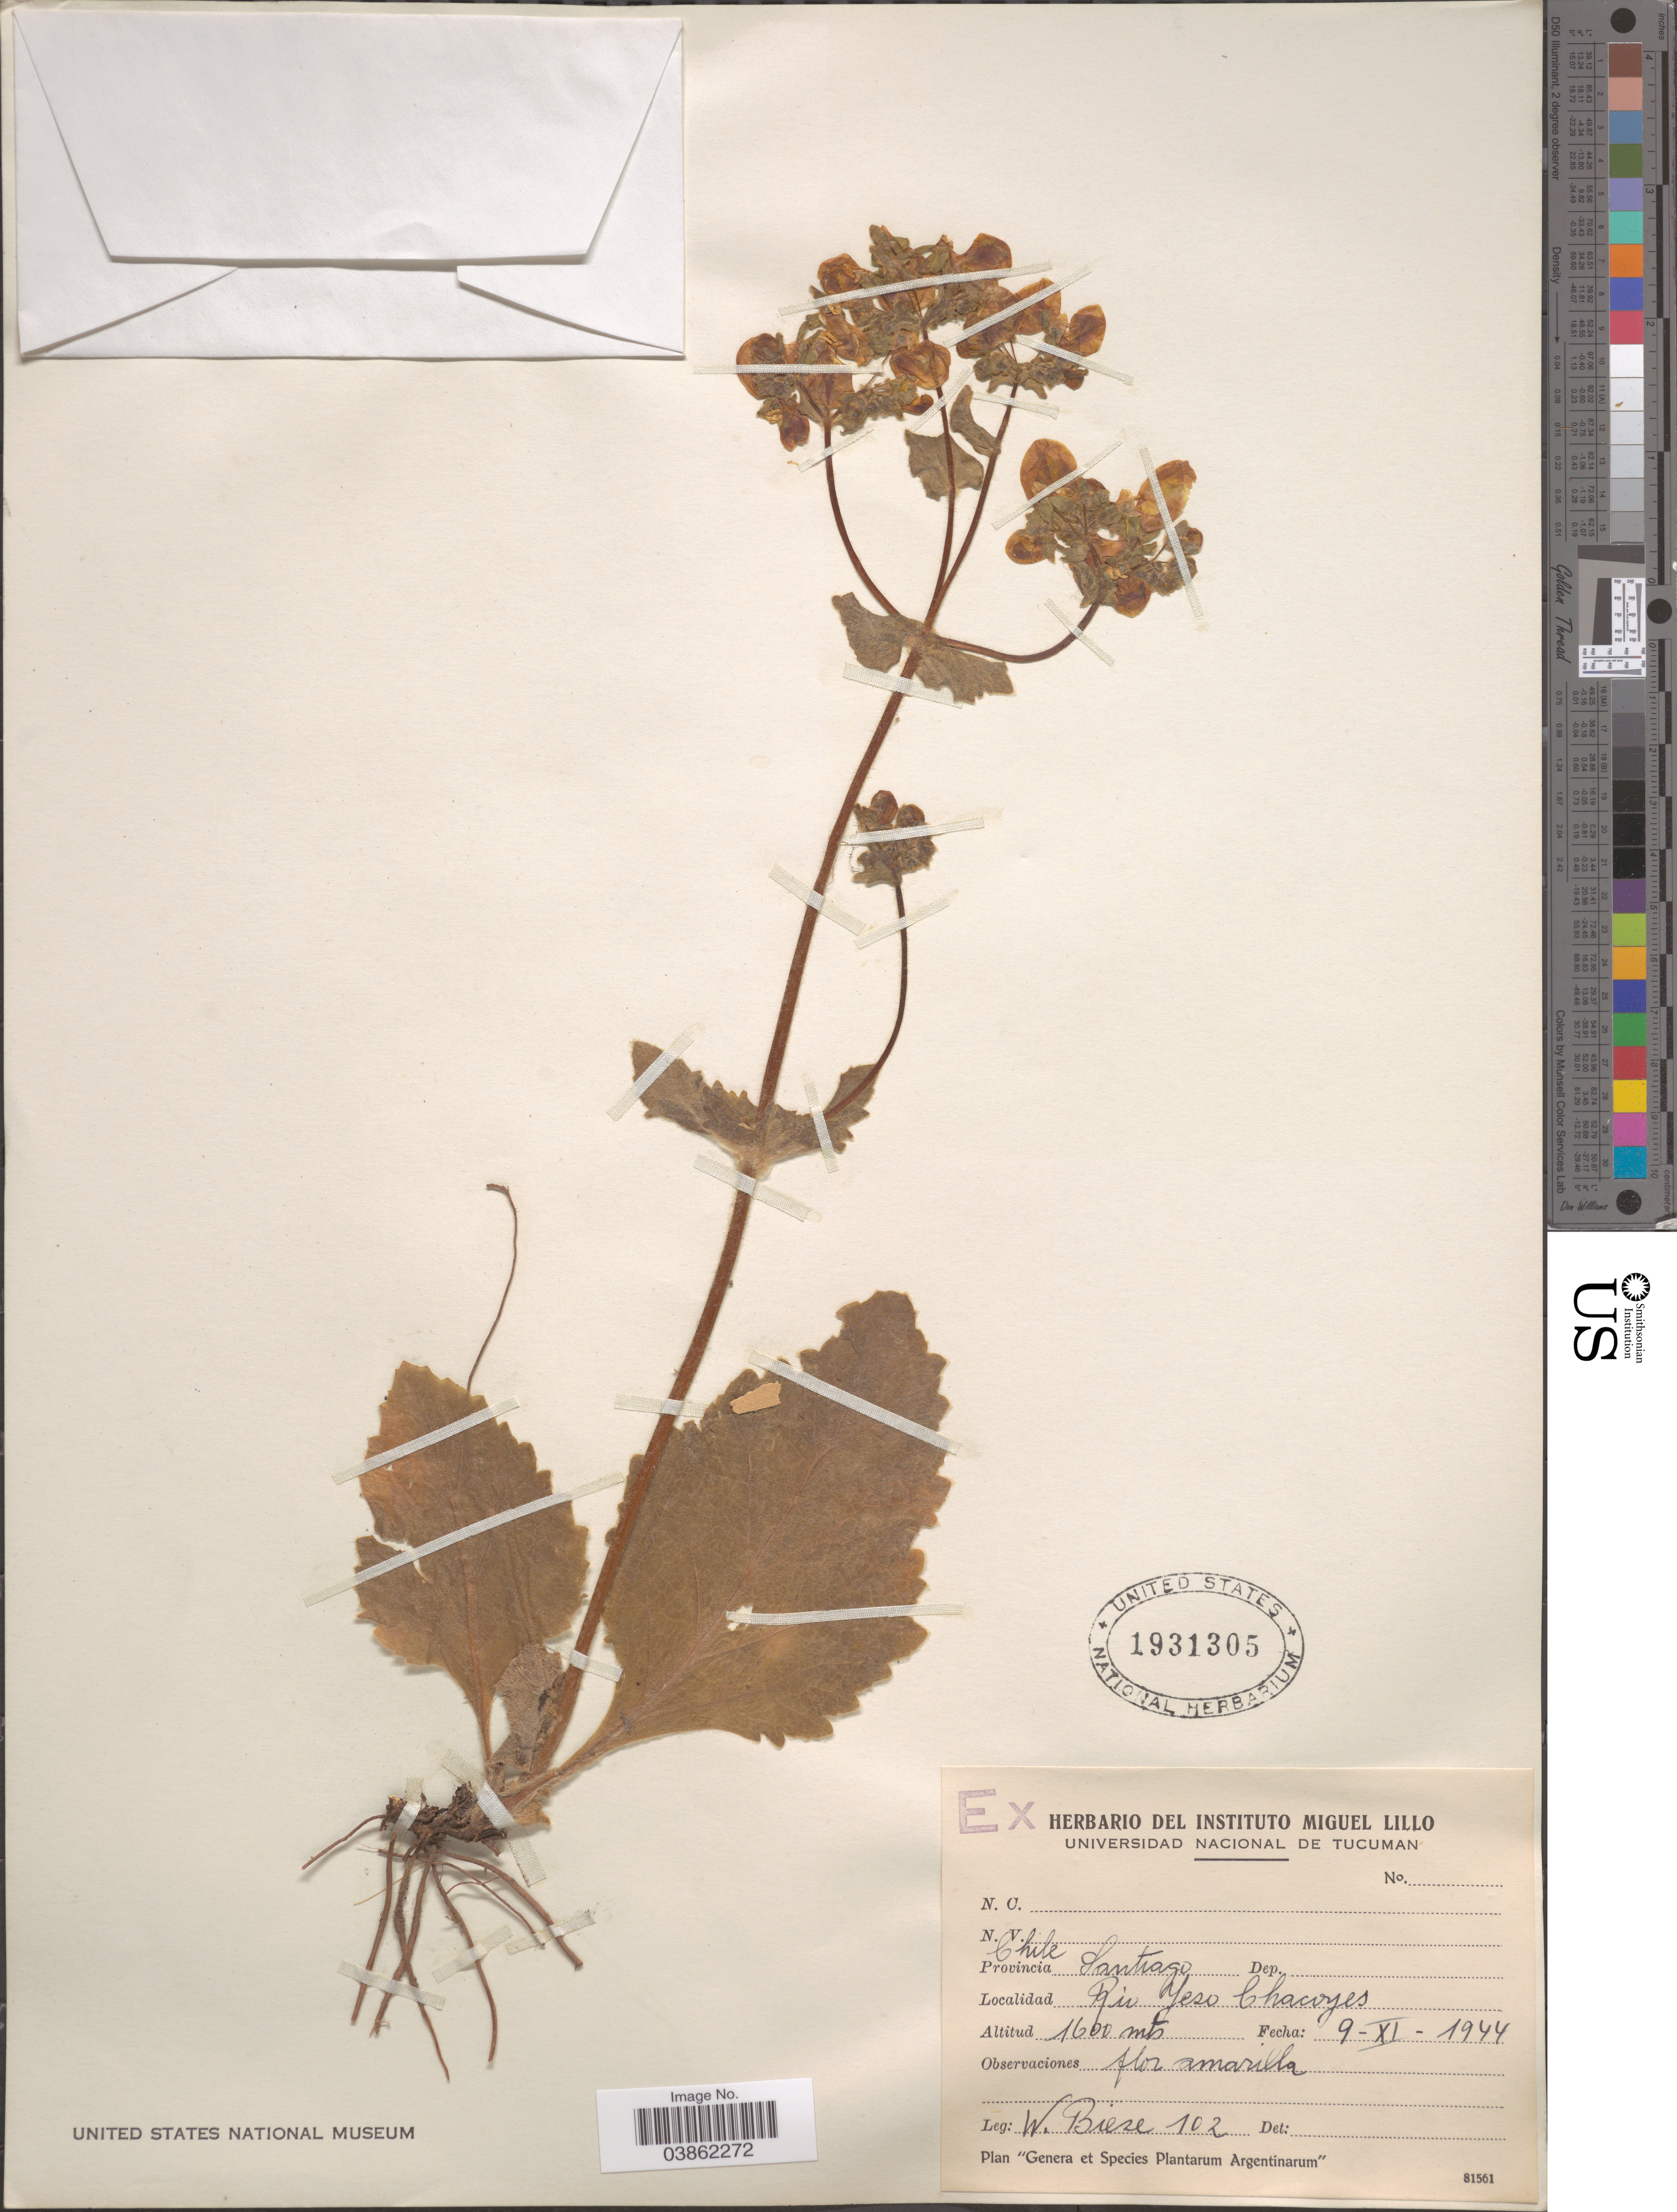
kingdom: Plantae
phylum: Tracheophyta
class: Magnoliopsida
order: Lamiales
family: Calceolariaceae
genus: Calceolaria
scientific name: Calceolaria sp.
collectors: W. Biese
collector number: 102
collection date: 1944-11-09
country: Argentina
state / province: Santiago del Estero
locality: Provincia Santiago. Rio Yeso Chacoyes.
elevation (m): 1600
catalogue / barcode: US 1931305